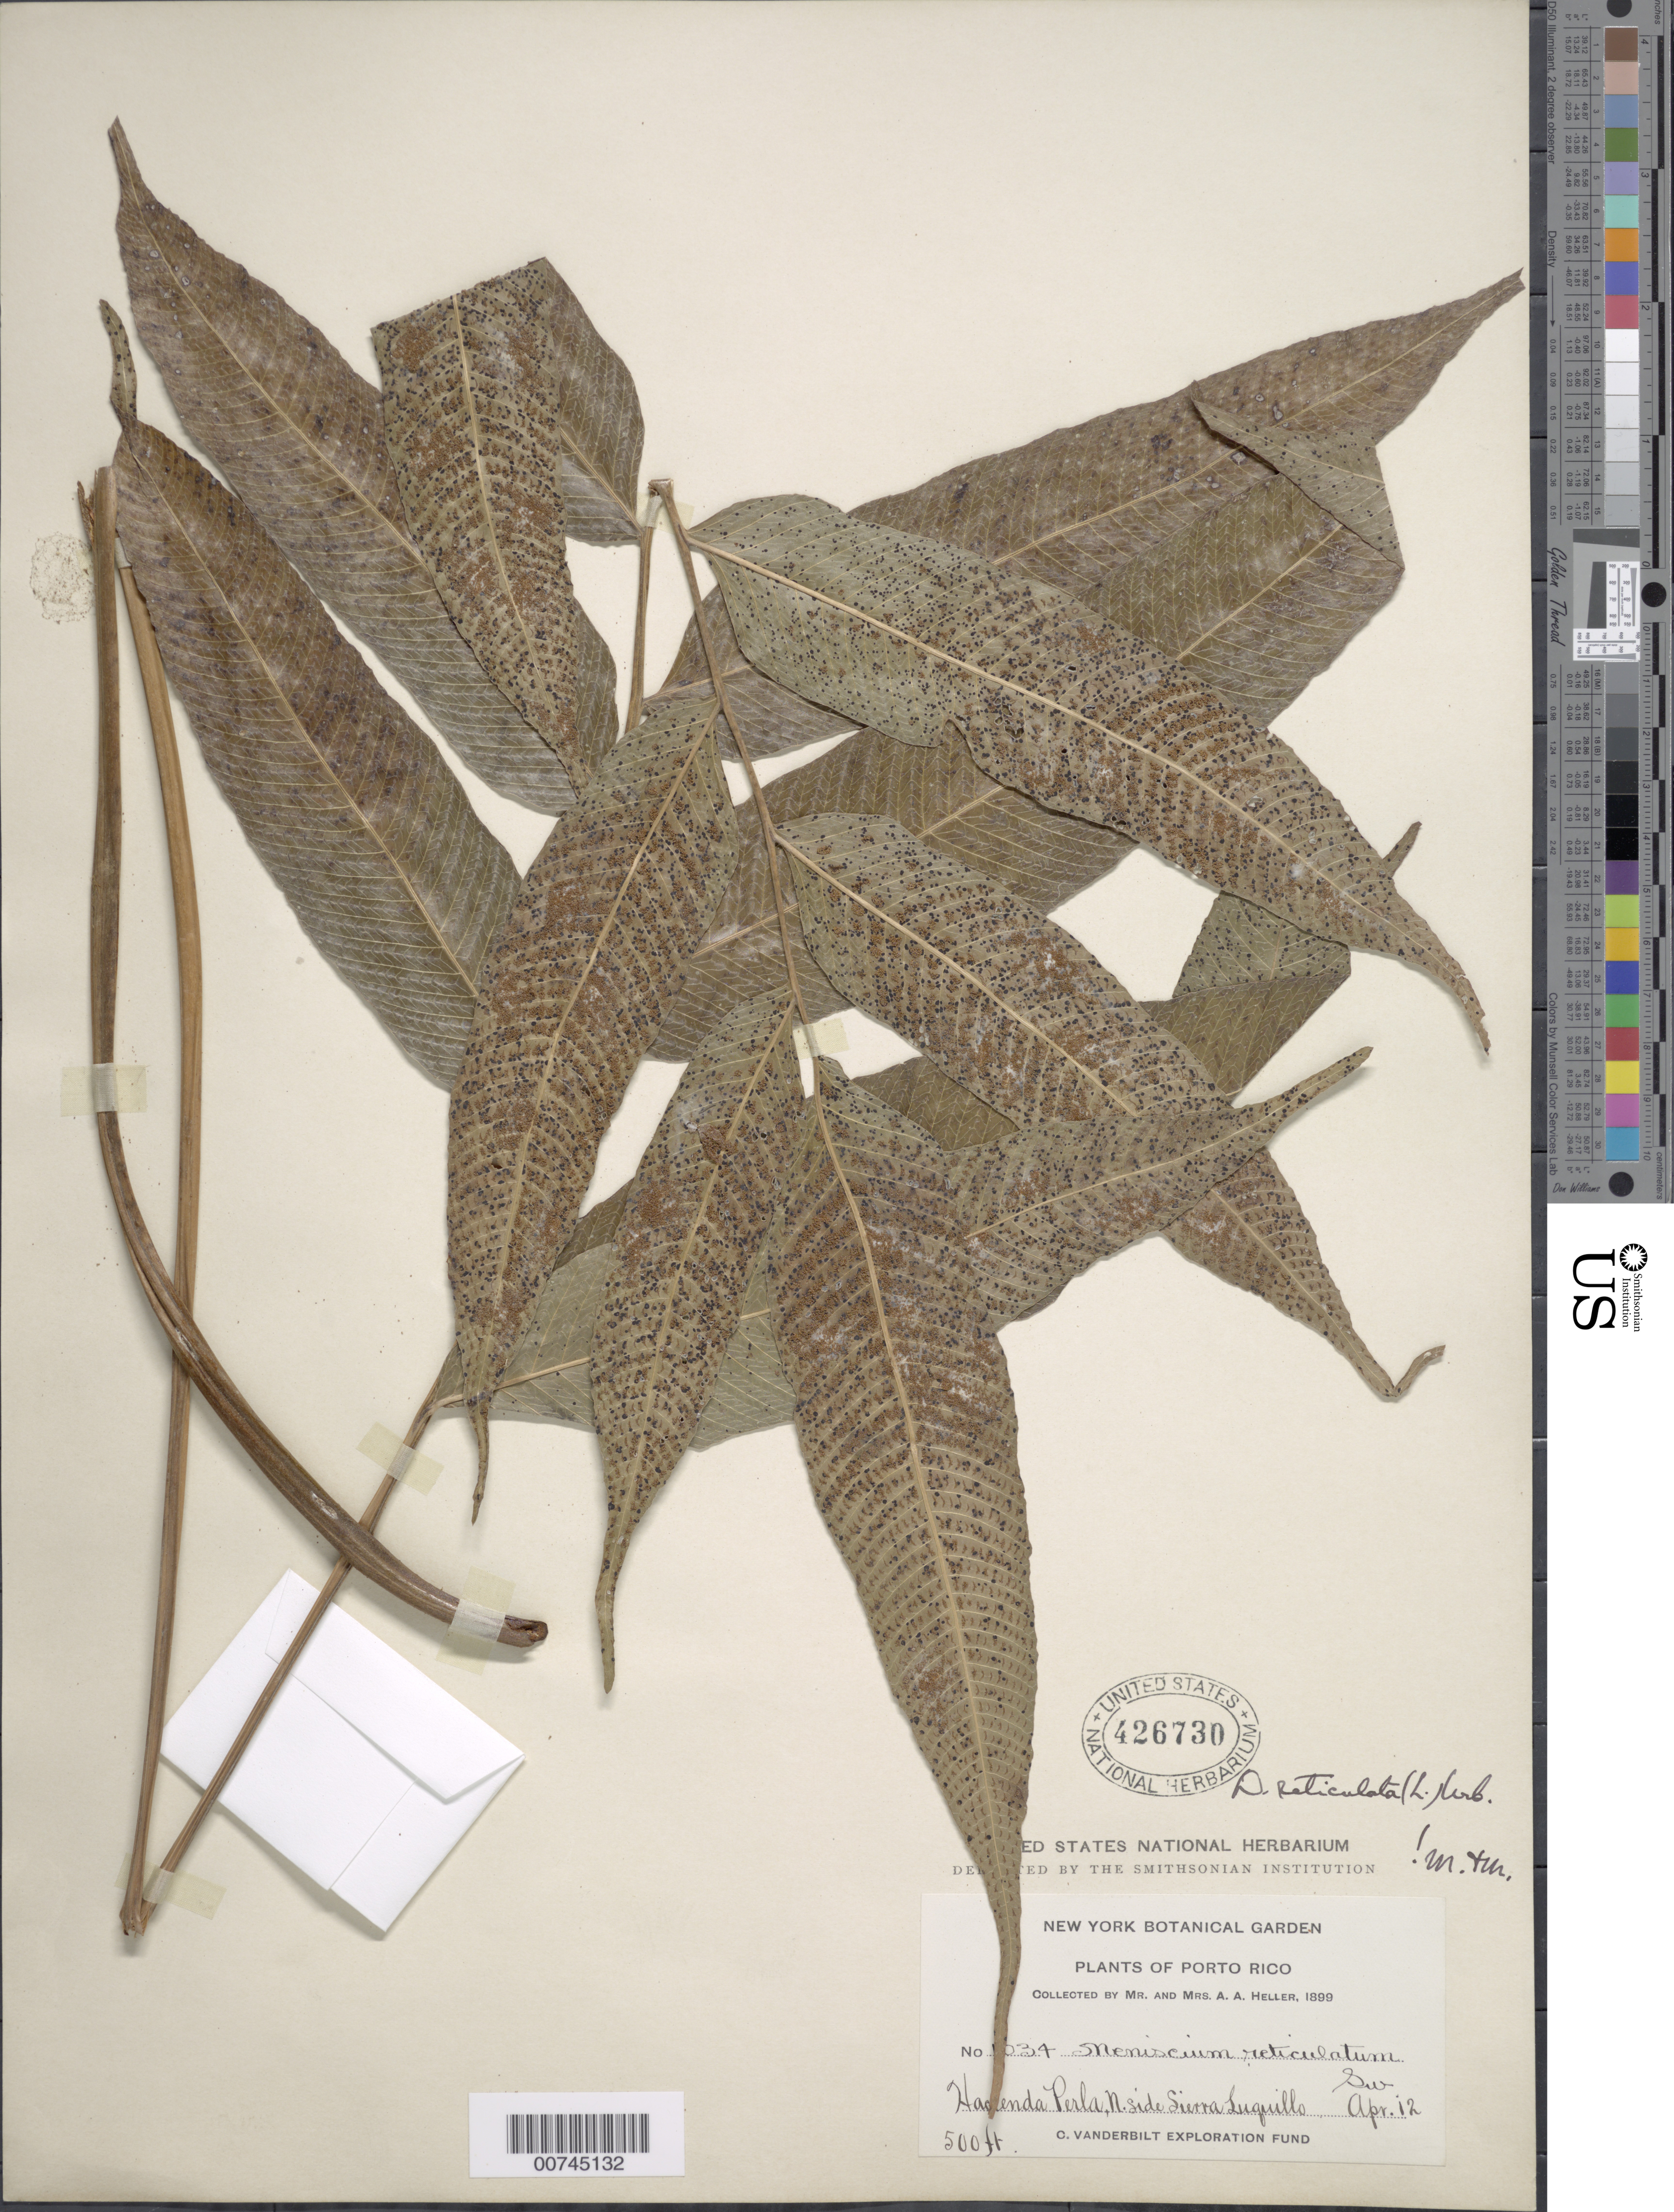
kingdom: Plantae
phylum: Tracheophyta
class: Polypodiopsida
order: Polypodiales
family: Thelypteridaceae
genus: Meniscium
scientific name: Meniscium reticulatum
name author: (L.) Sw.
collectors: A. A. Heller & E. G. Heller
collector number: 1034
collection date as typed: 12 Apr 1899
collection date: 1899-04-12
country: Puerto Rico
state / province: Luquillo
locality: Hacienda Perla, N. side Sierra Luquillo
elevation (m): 152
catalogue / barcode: US 426730